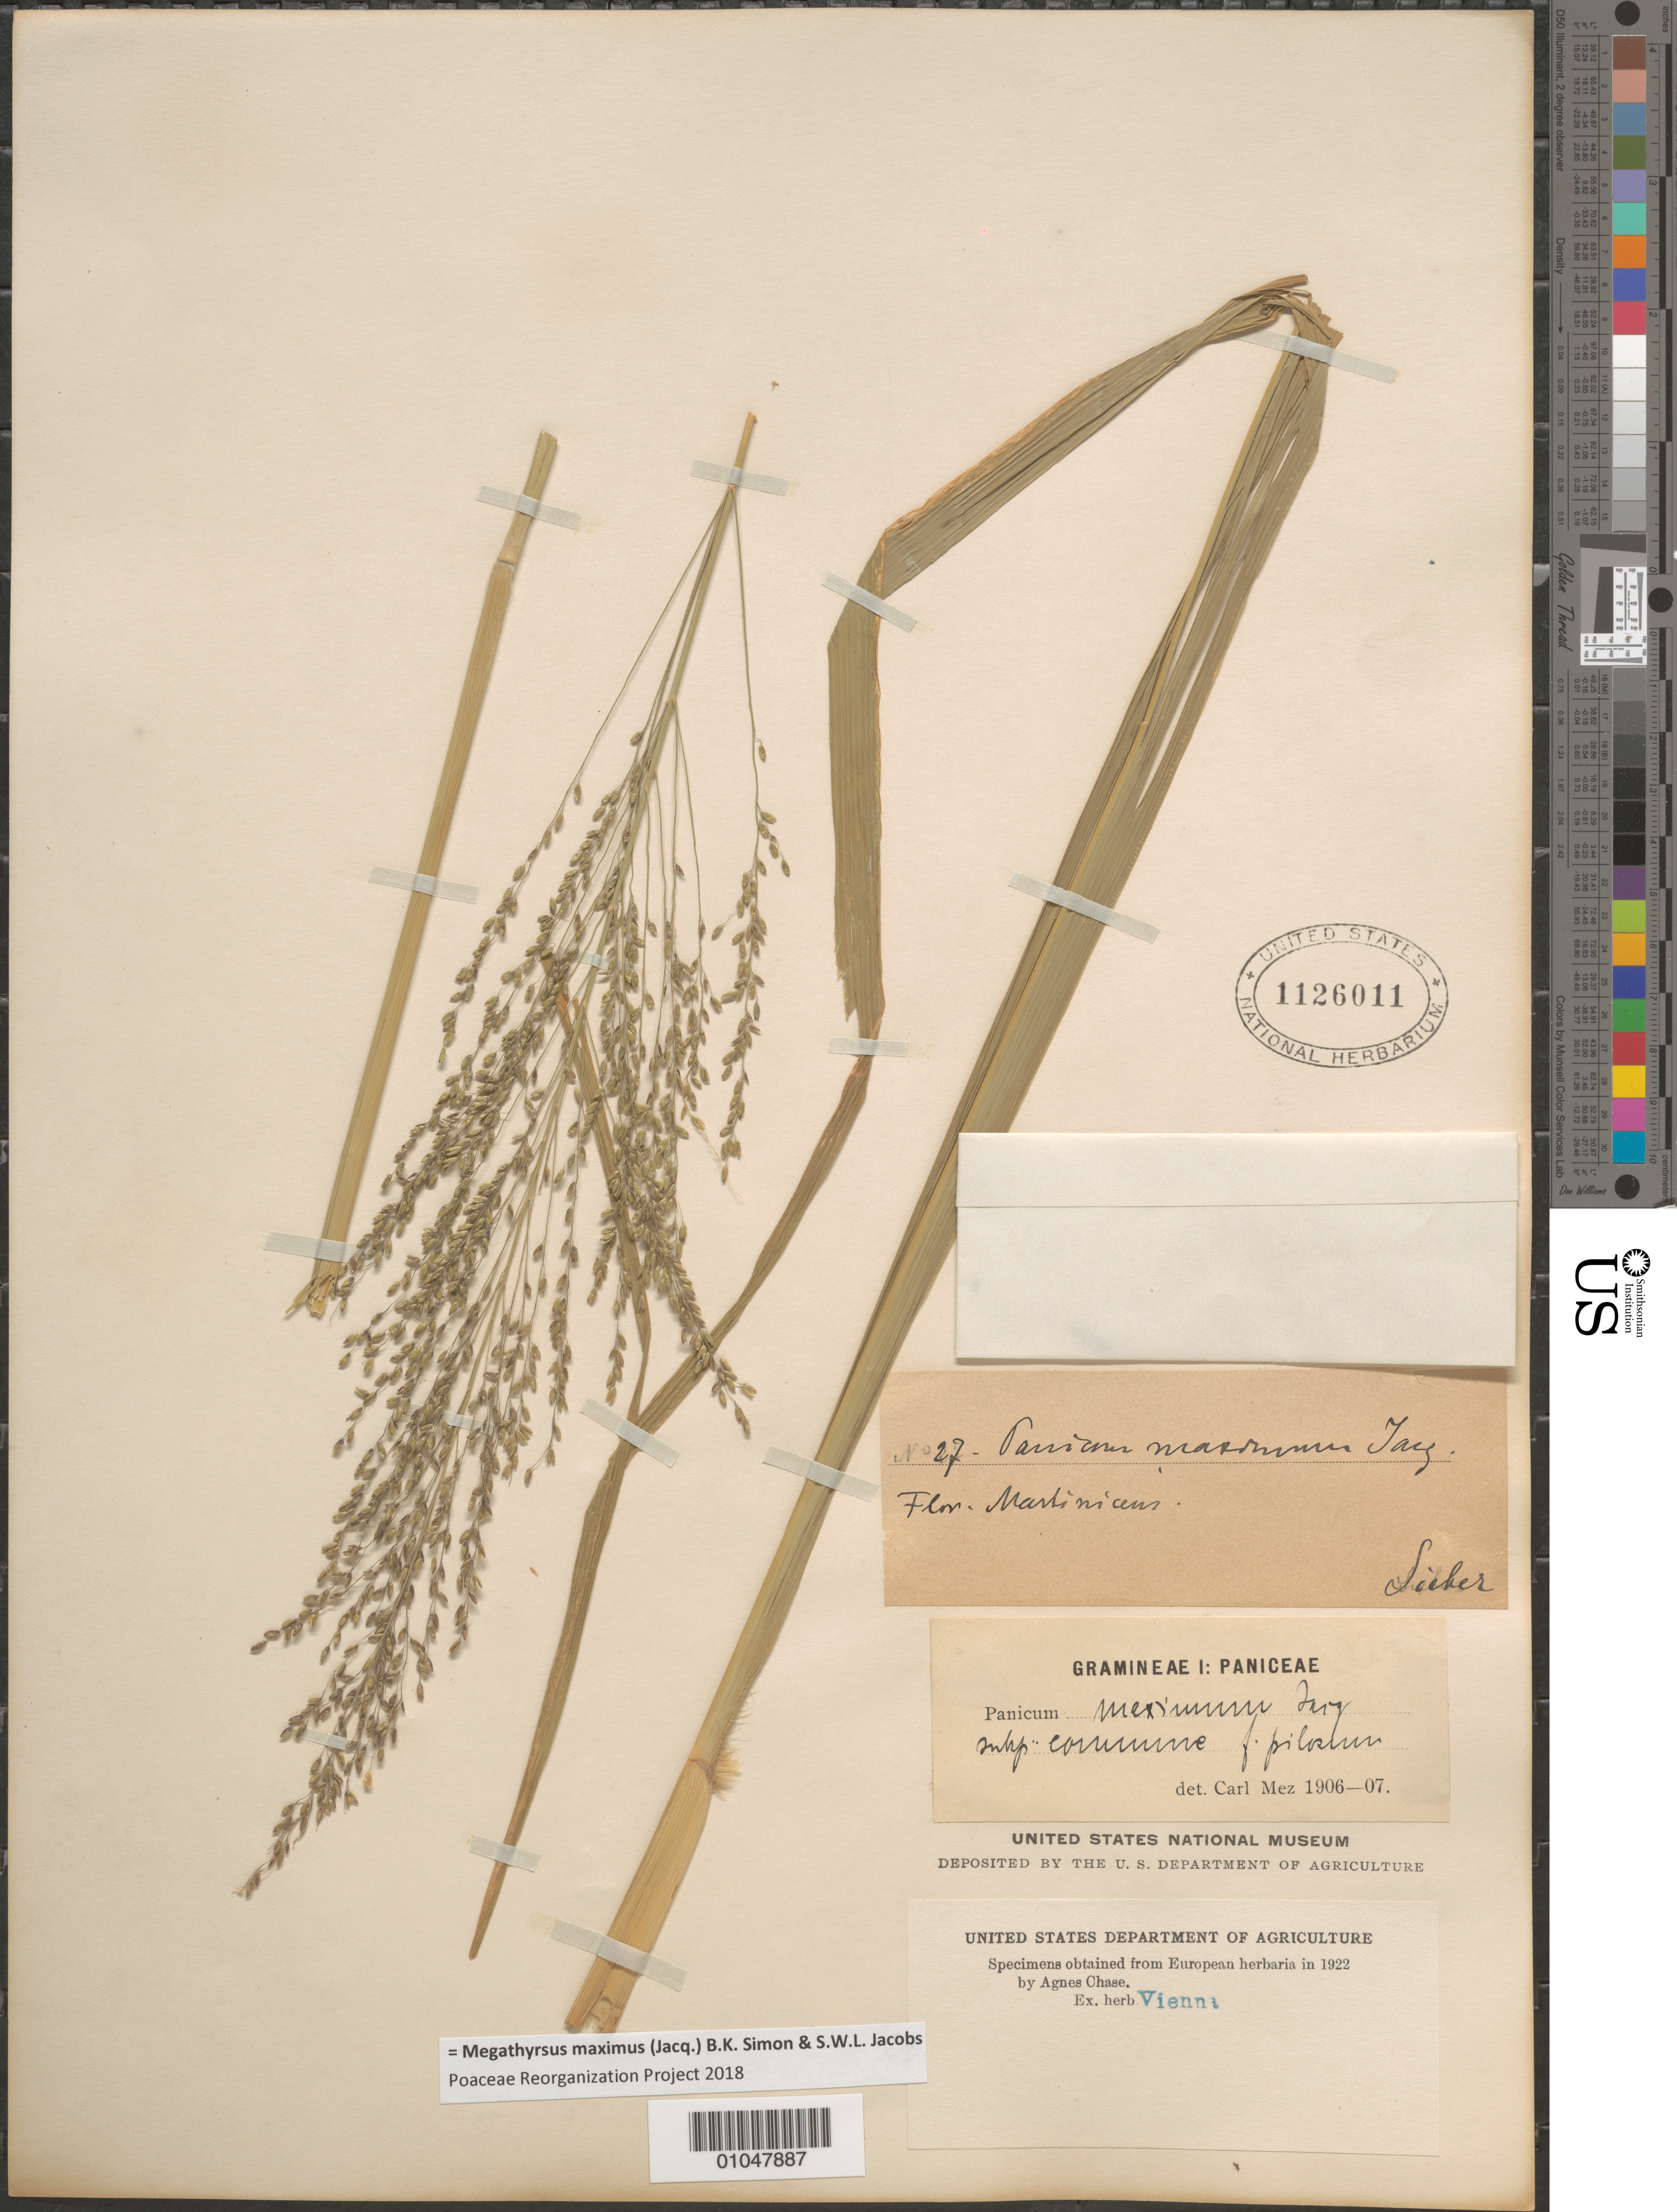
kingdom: Plantae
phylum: Tracheophyta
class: Liliopsida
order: Poales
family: Poaceae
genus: Panicum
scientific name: Panicum maximum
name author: Jacq.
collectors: -- Sieber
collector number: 27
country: Martinique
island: Martinique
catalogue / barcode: US 1126011